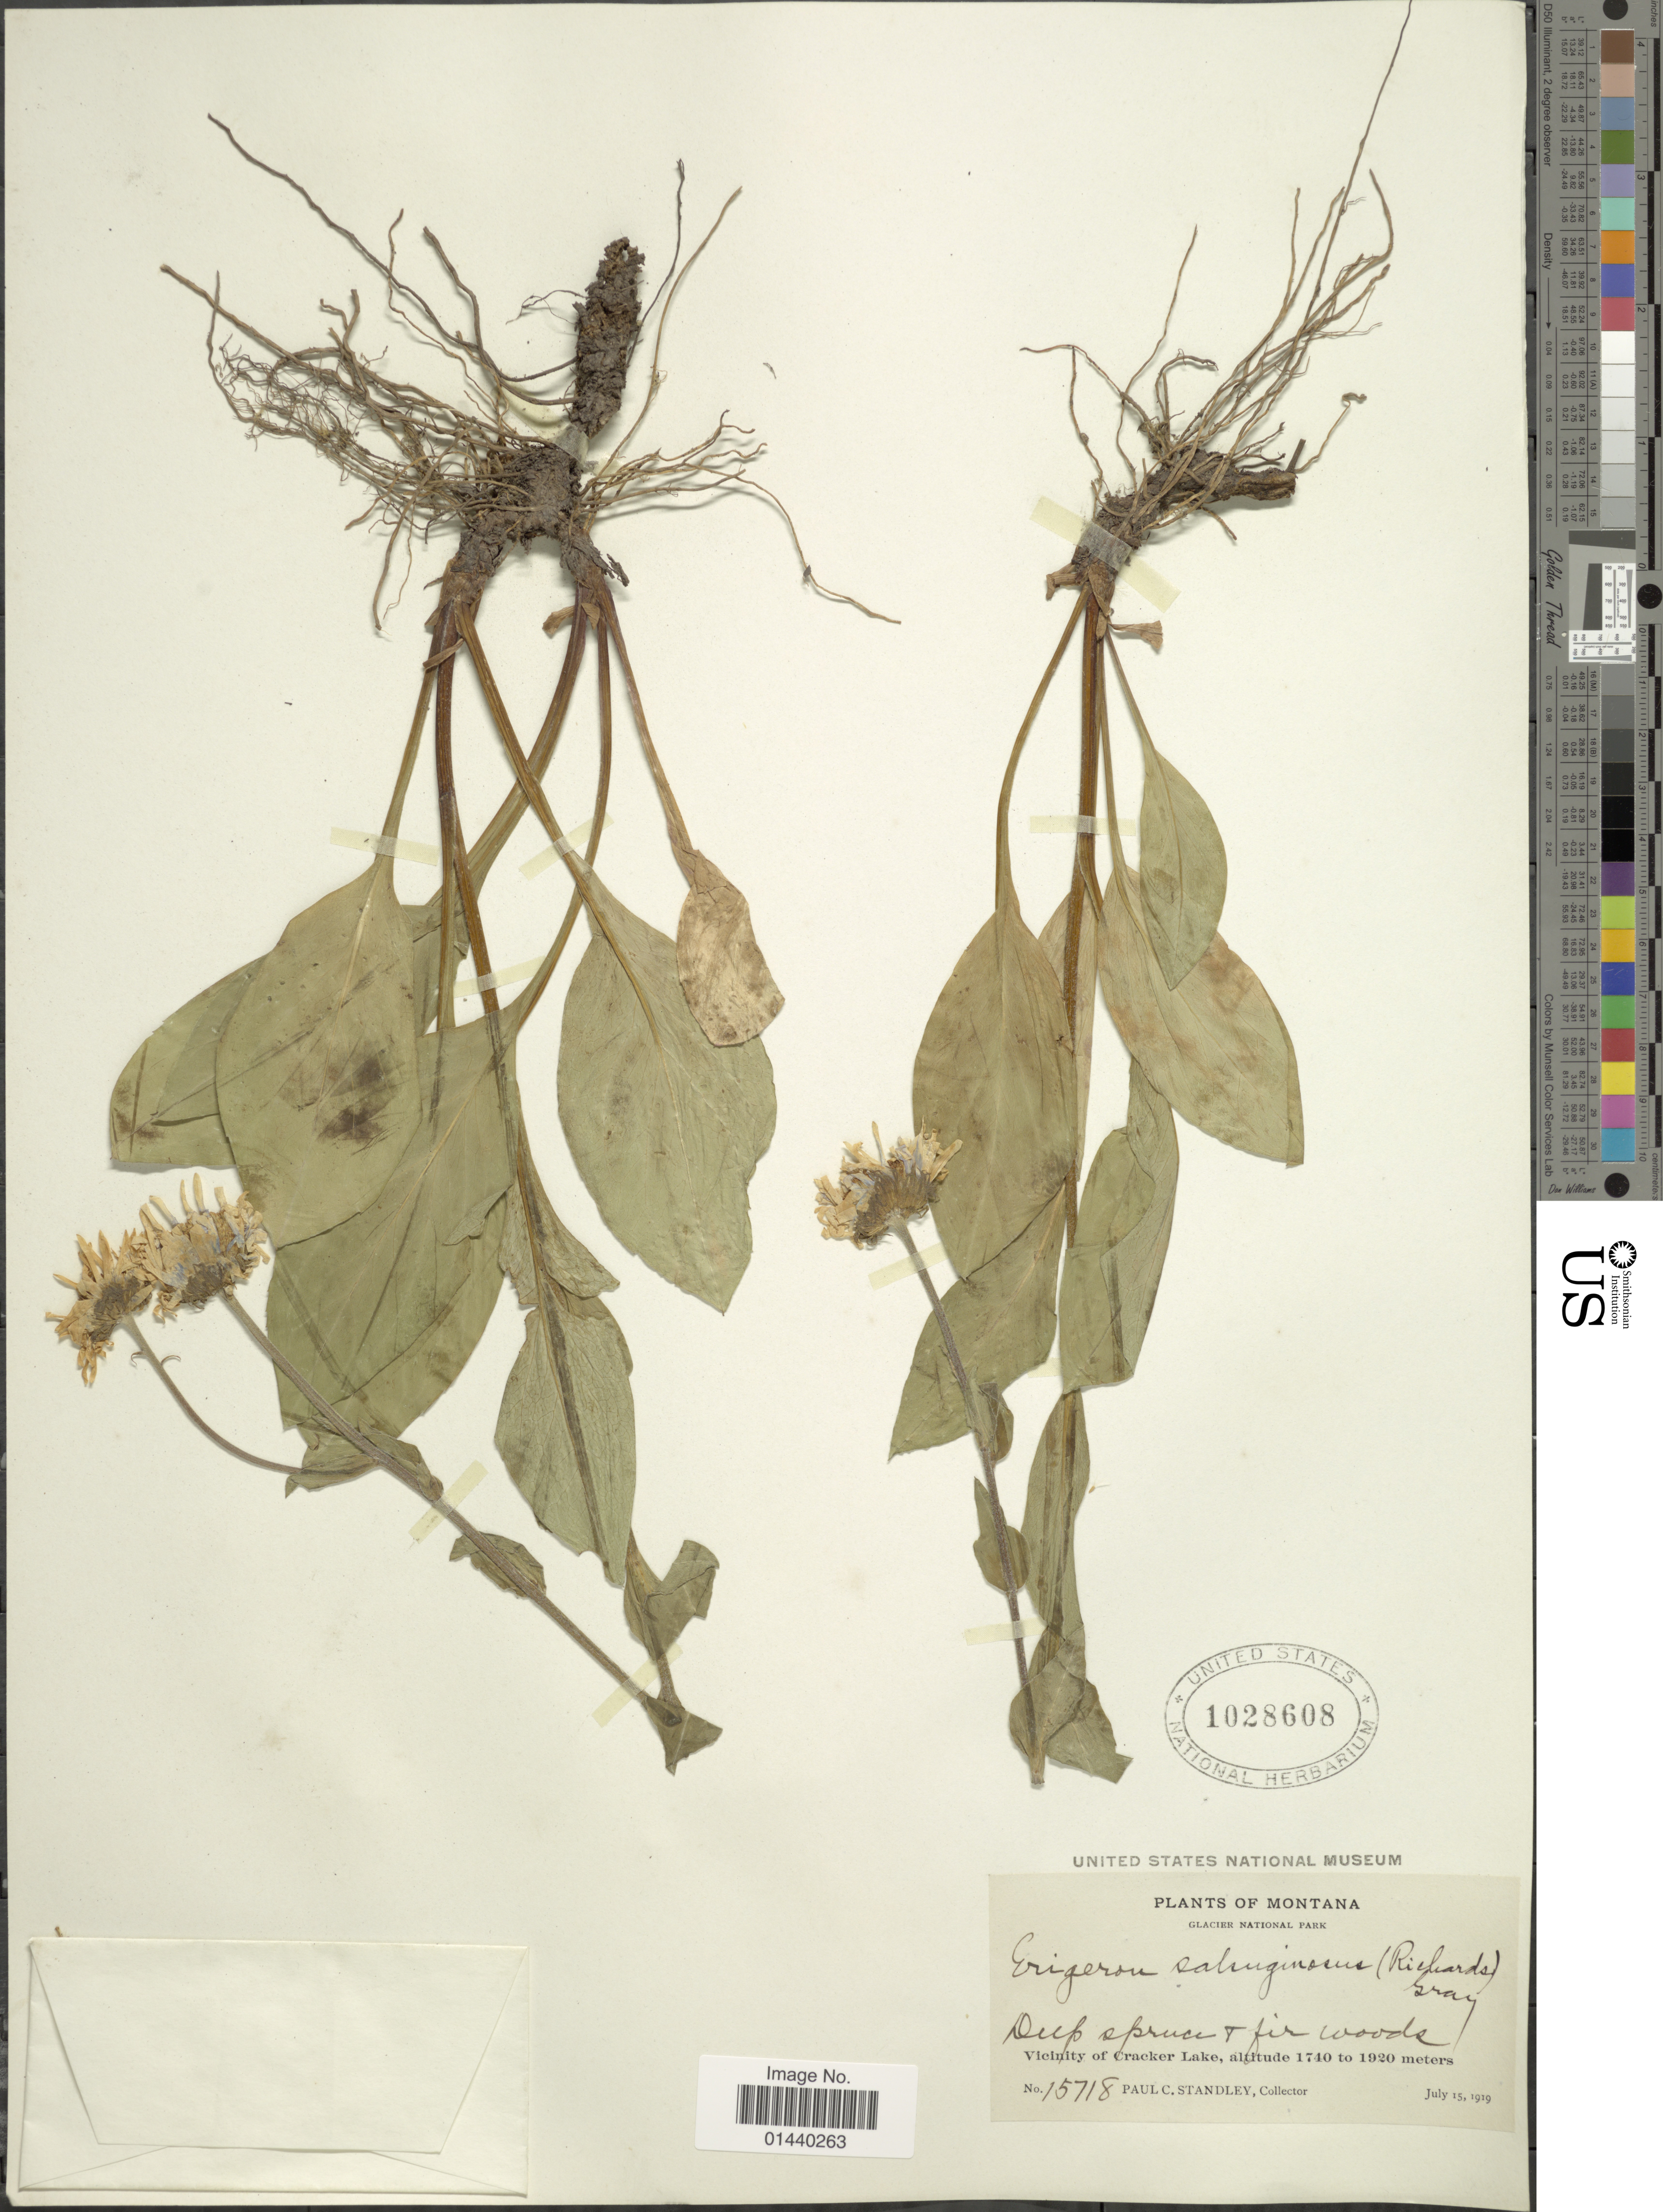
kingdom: Plantae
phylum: Tracheophyta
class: Magnoliopsida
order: Asterales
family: Asteraceae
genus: Erigeron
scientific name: Erigeron salsuginosus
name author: (Richardson ex R. Br.) A. Gray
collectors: P. C. Standley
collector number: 15718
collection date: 1919-07-15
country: United States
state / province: Montana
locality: Glacier National Park. Vicinity of Cracker Lake.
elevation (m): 1740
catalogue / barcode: US 1028608